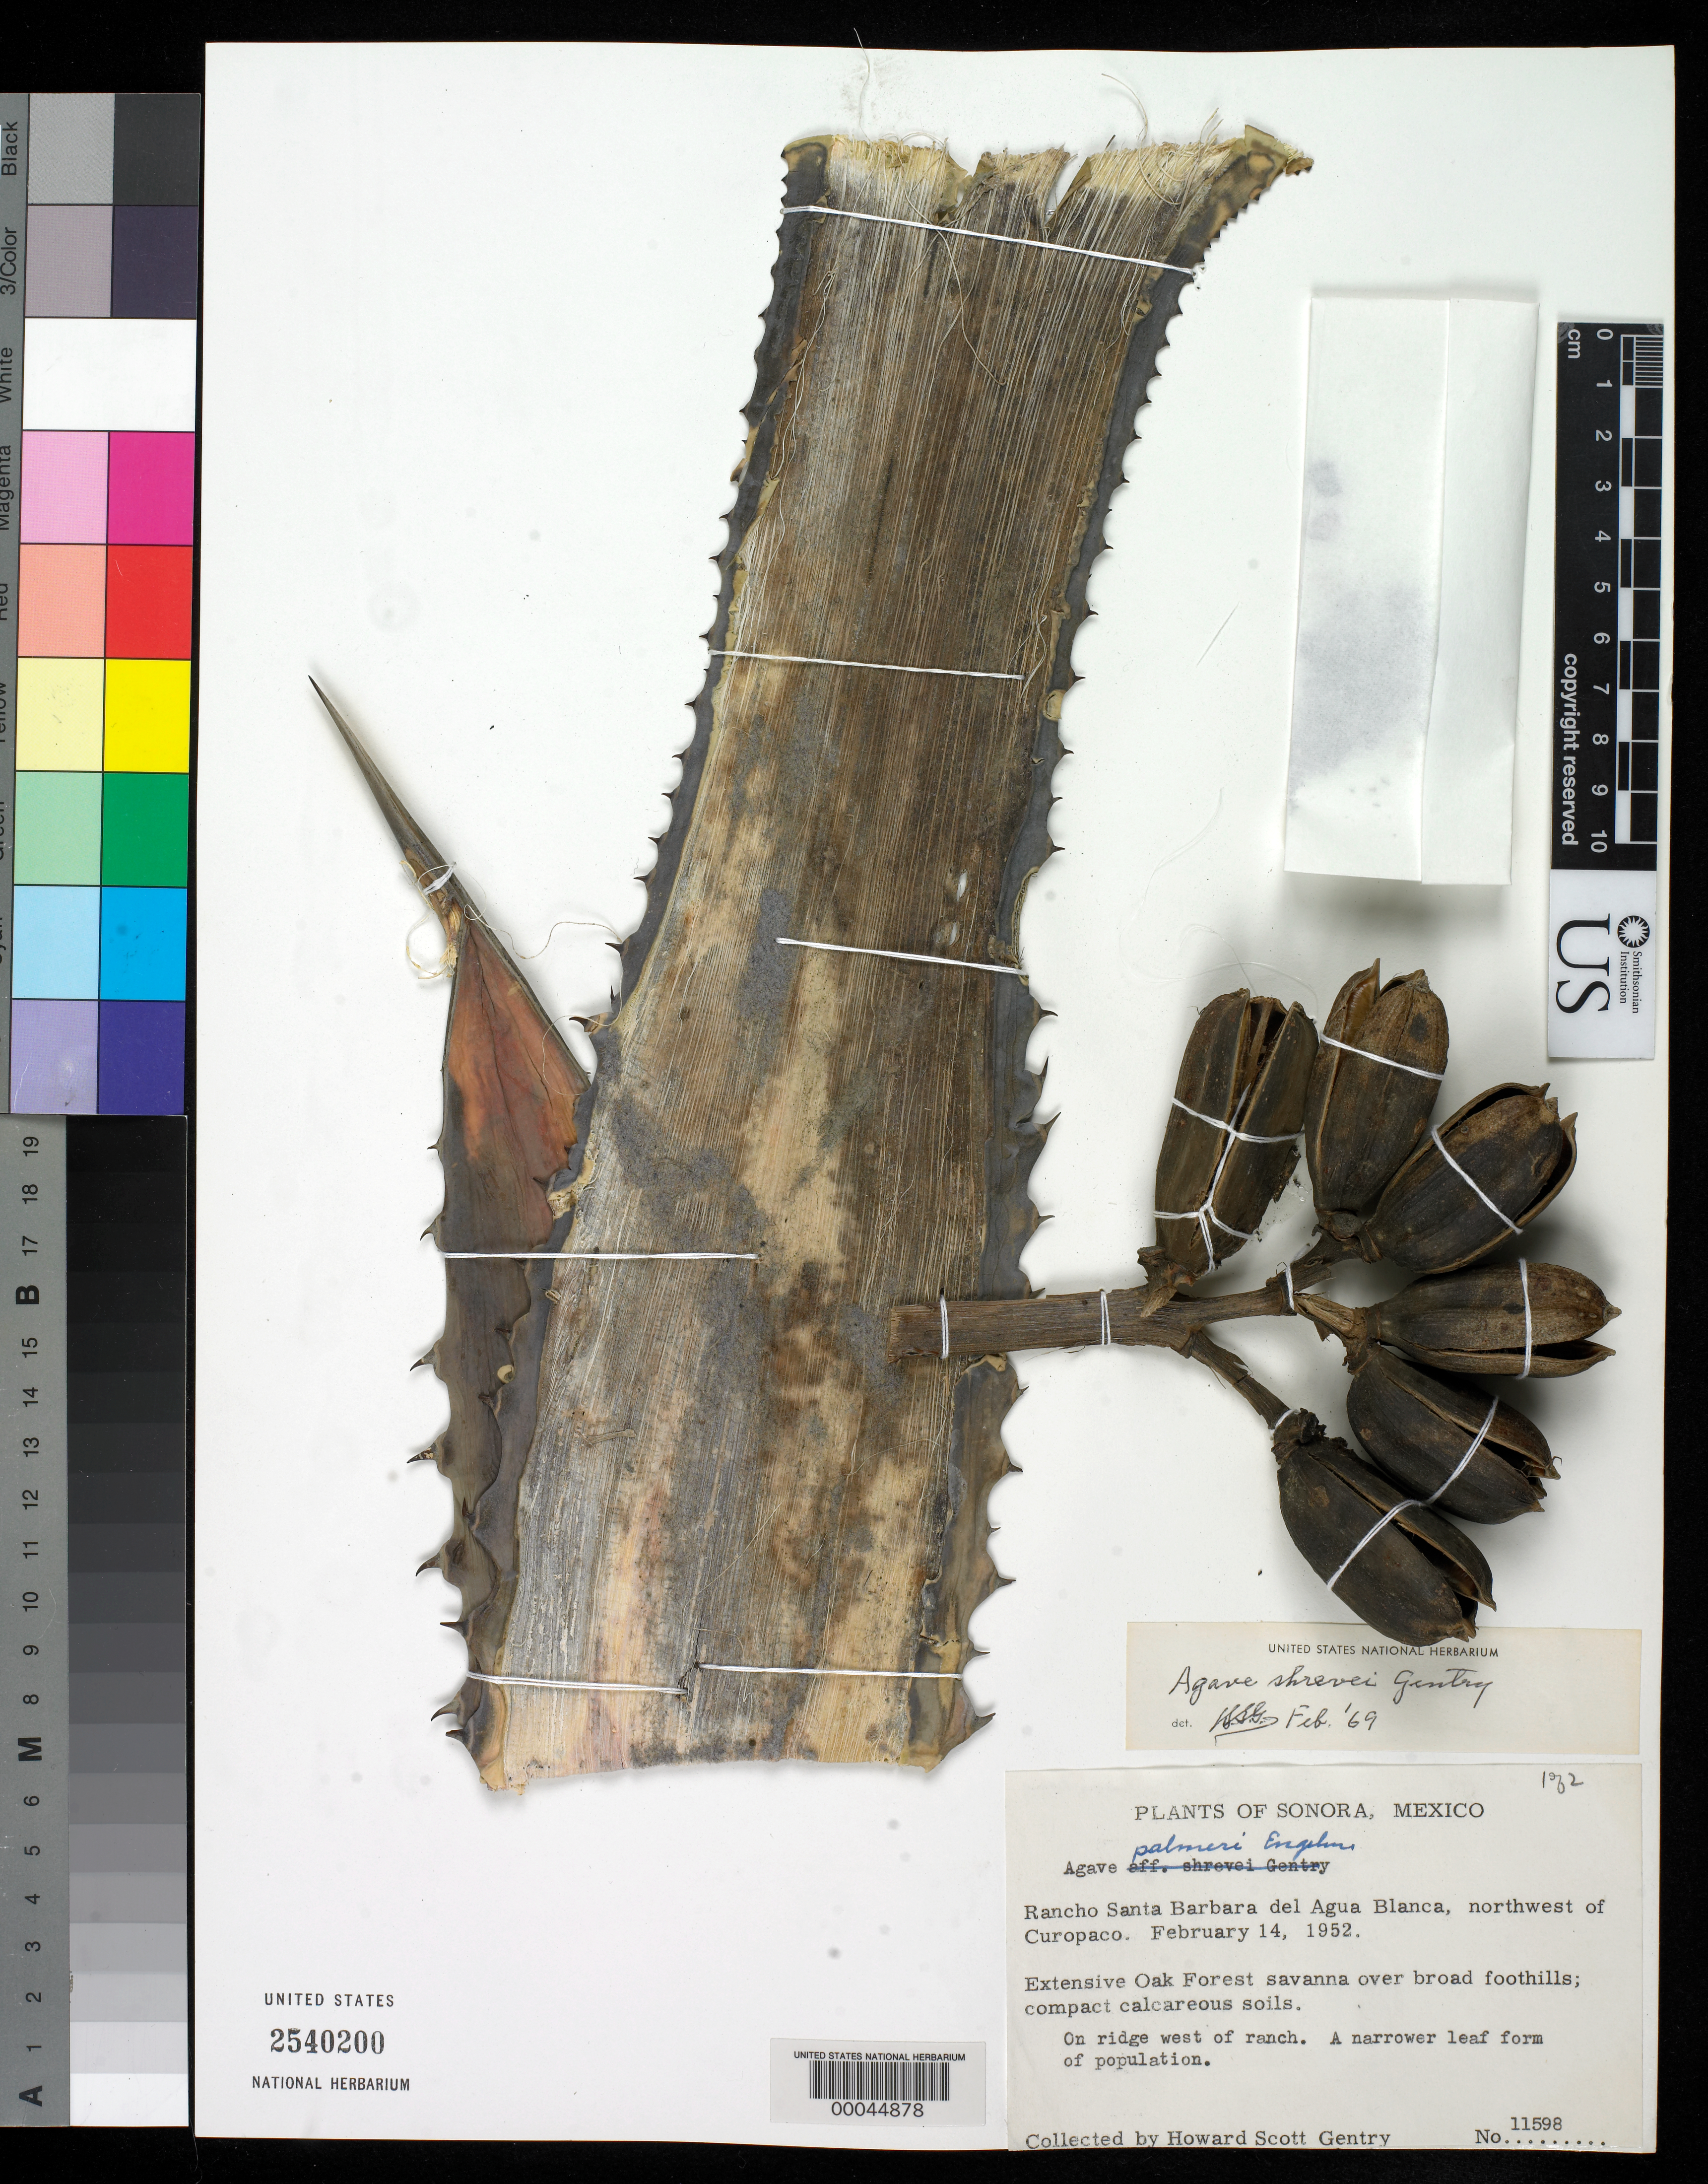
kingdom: Plantae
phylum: Tracheophyta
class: Liliopsida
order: Asparagales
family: Asparagaceae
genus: Agave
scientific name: Agave shrevei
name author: Gentry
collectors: H. S. Gentry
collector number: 11598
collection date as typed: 14 Feb 1952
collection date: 1952-02-14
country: Mexico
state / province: Sonora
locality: Rancho san barbara del agua blanca, NW of curopaco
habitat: Oak forest savanna over broad foothills; compact calcareous soil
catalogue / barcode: US 2540200